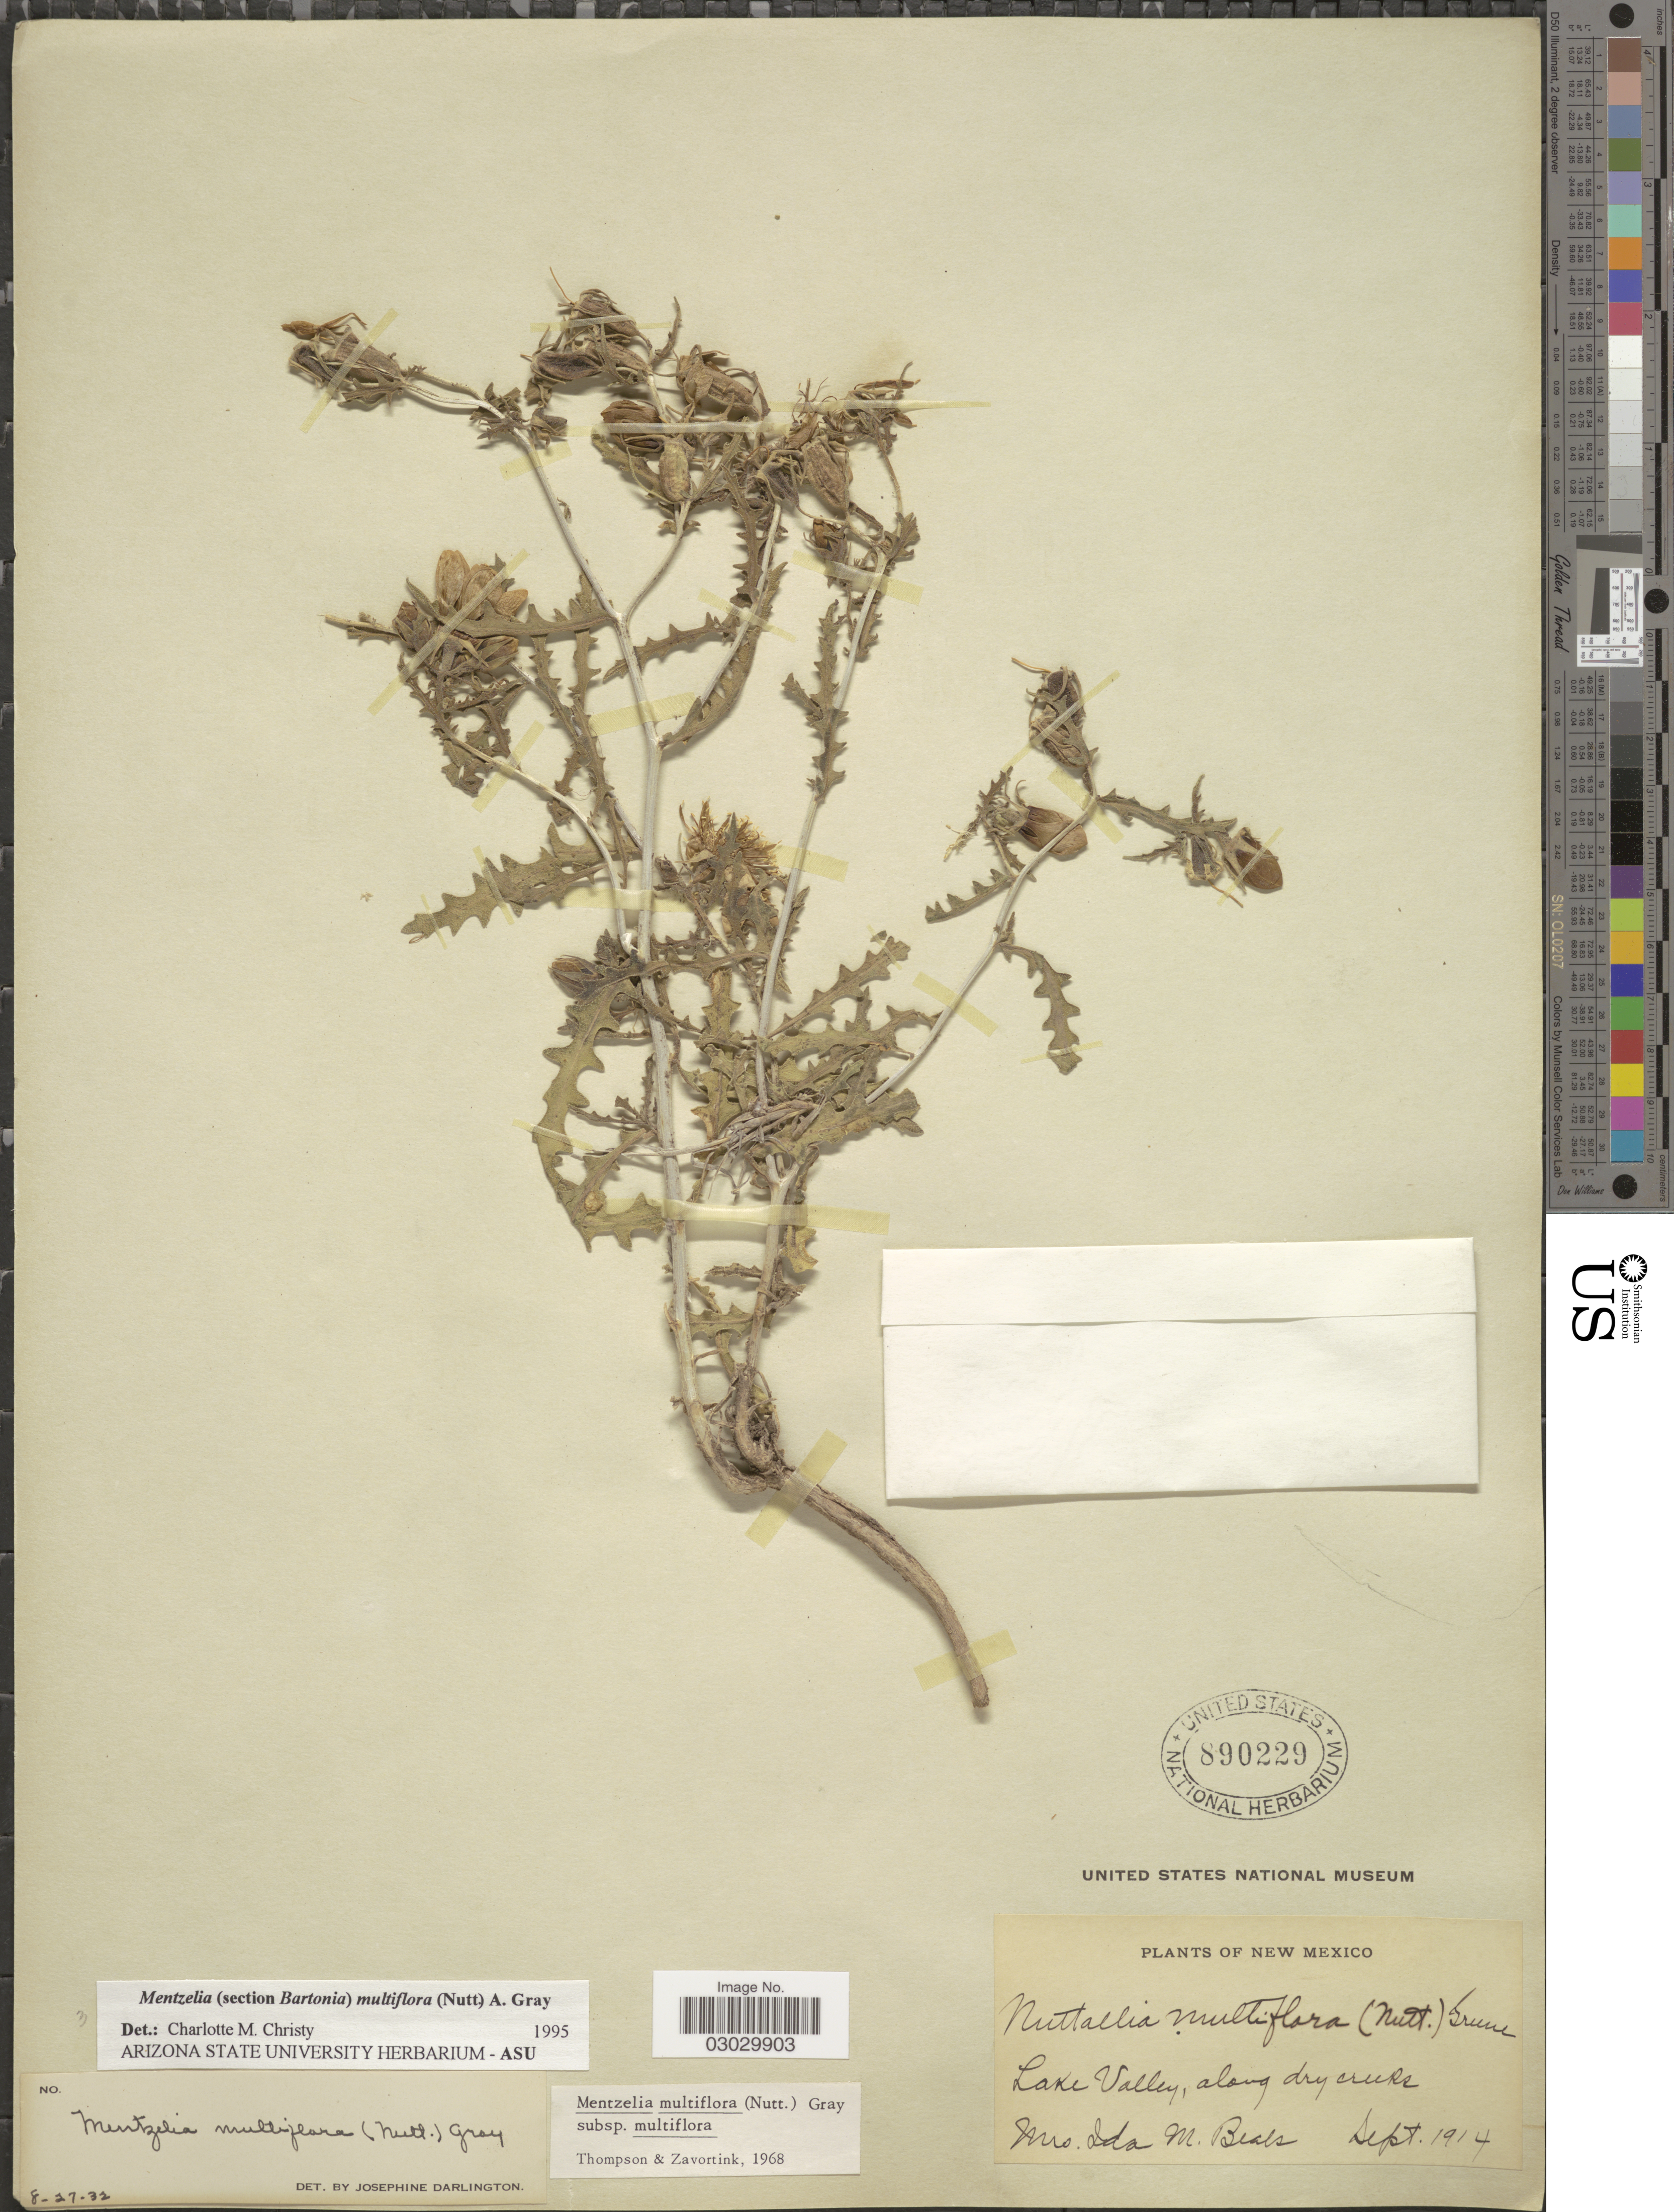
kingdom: Plantae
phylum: Tracheophyta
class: Magnoliopsida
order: Cornales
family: Loasaceae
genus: Mentzelia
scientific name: Mentzelia multiflora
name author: (Nutt.) A. Gray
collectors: I. M. Beals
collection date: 1914-09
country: United States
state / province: New Mexico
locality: Lake Valley, along dry creeks.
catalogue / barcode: US 890229